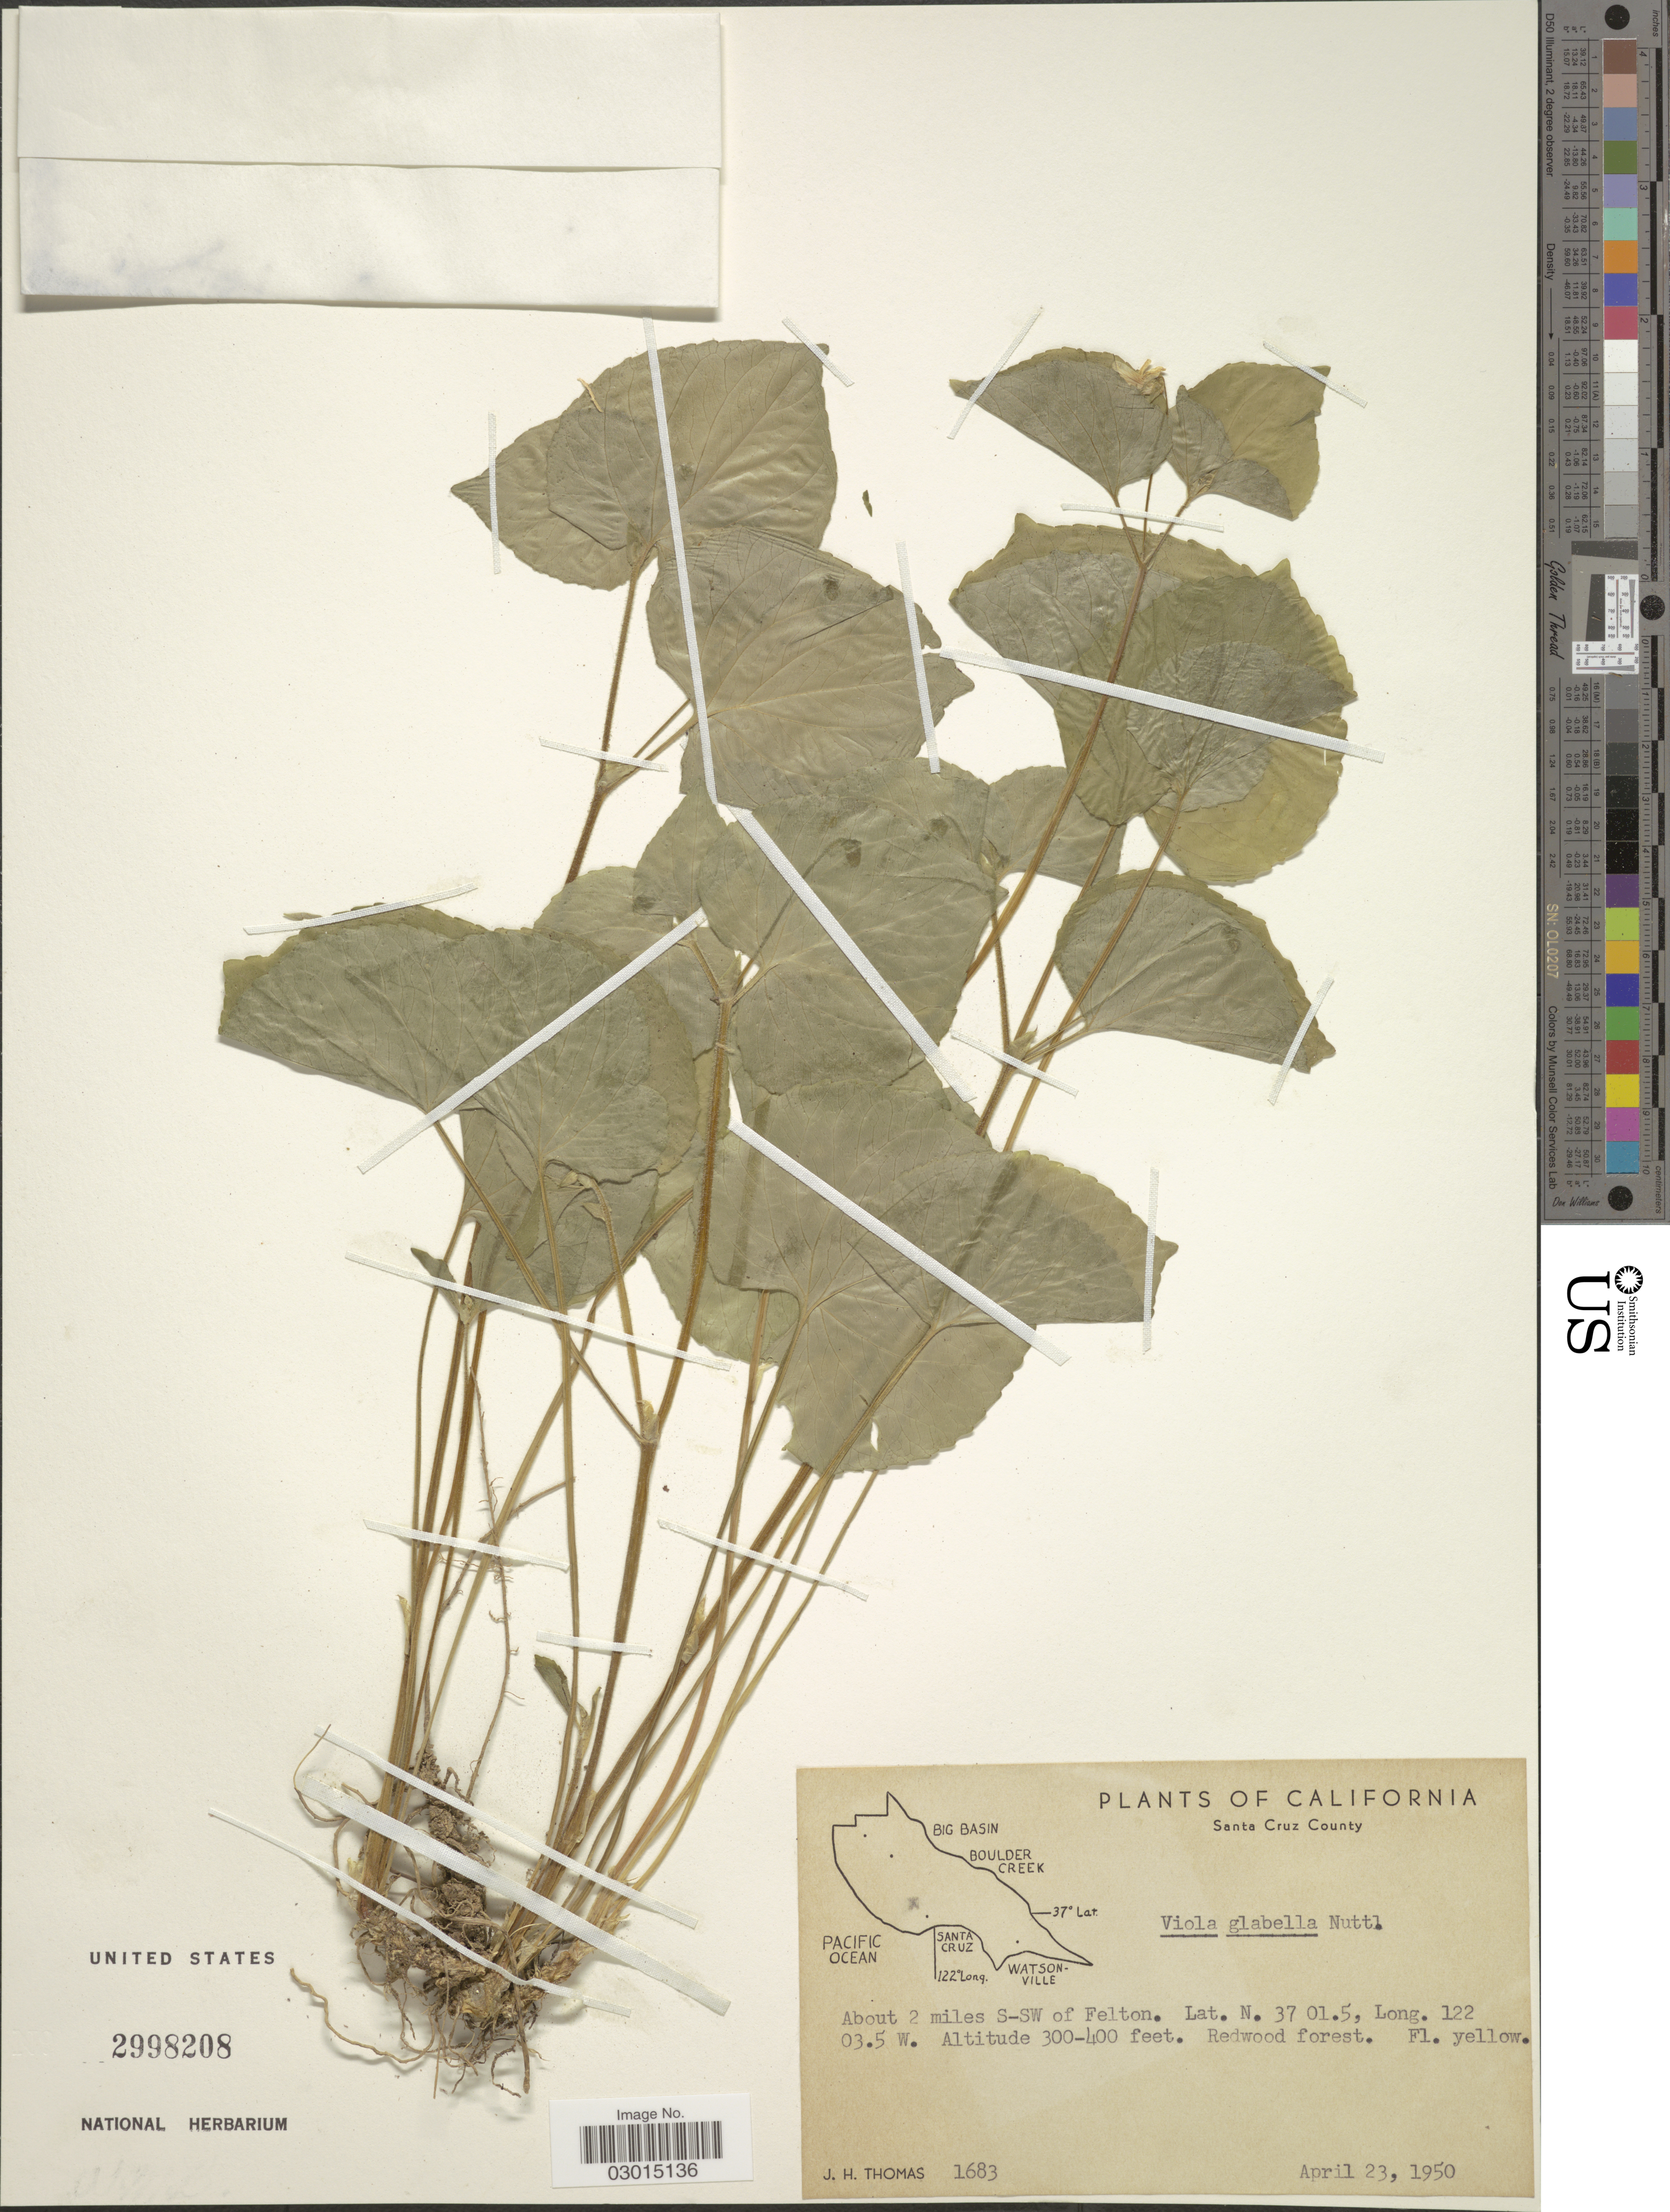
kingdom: Plantae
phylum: Tracheophyta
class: Magnoliopsida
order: Malpighiales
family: Violaceae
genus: Viola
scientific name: Viola glabella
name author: Nutt.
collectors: J. H. Thomas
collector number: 1683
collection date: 1950-04-23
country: United States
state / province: California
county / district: Santa Cruz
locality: Santa Cruz County. About 2 miles S-SW of Felton.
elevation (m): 91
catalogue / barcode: US 2998208